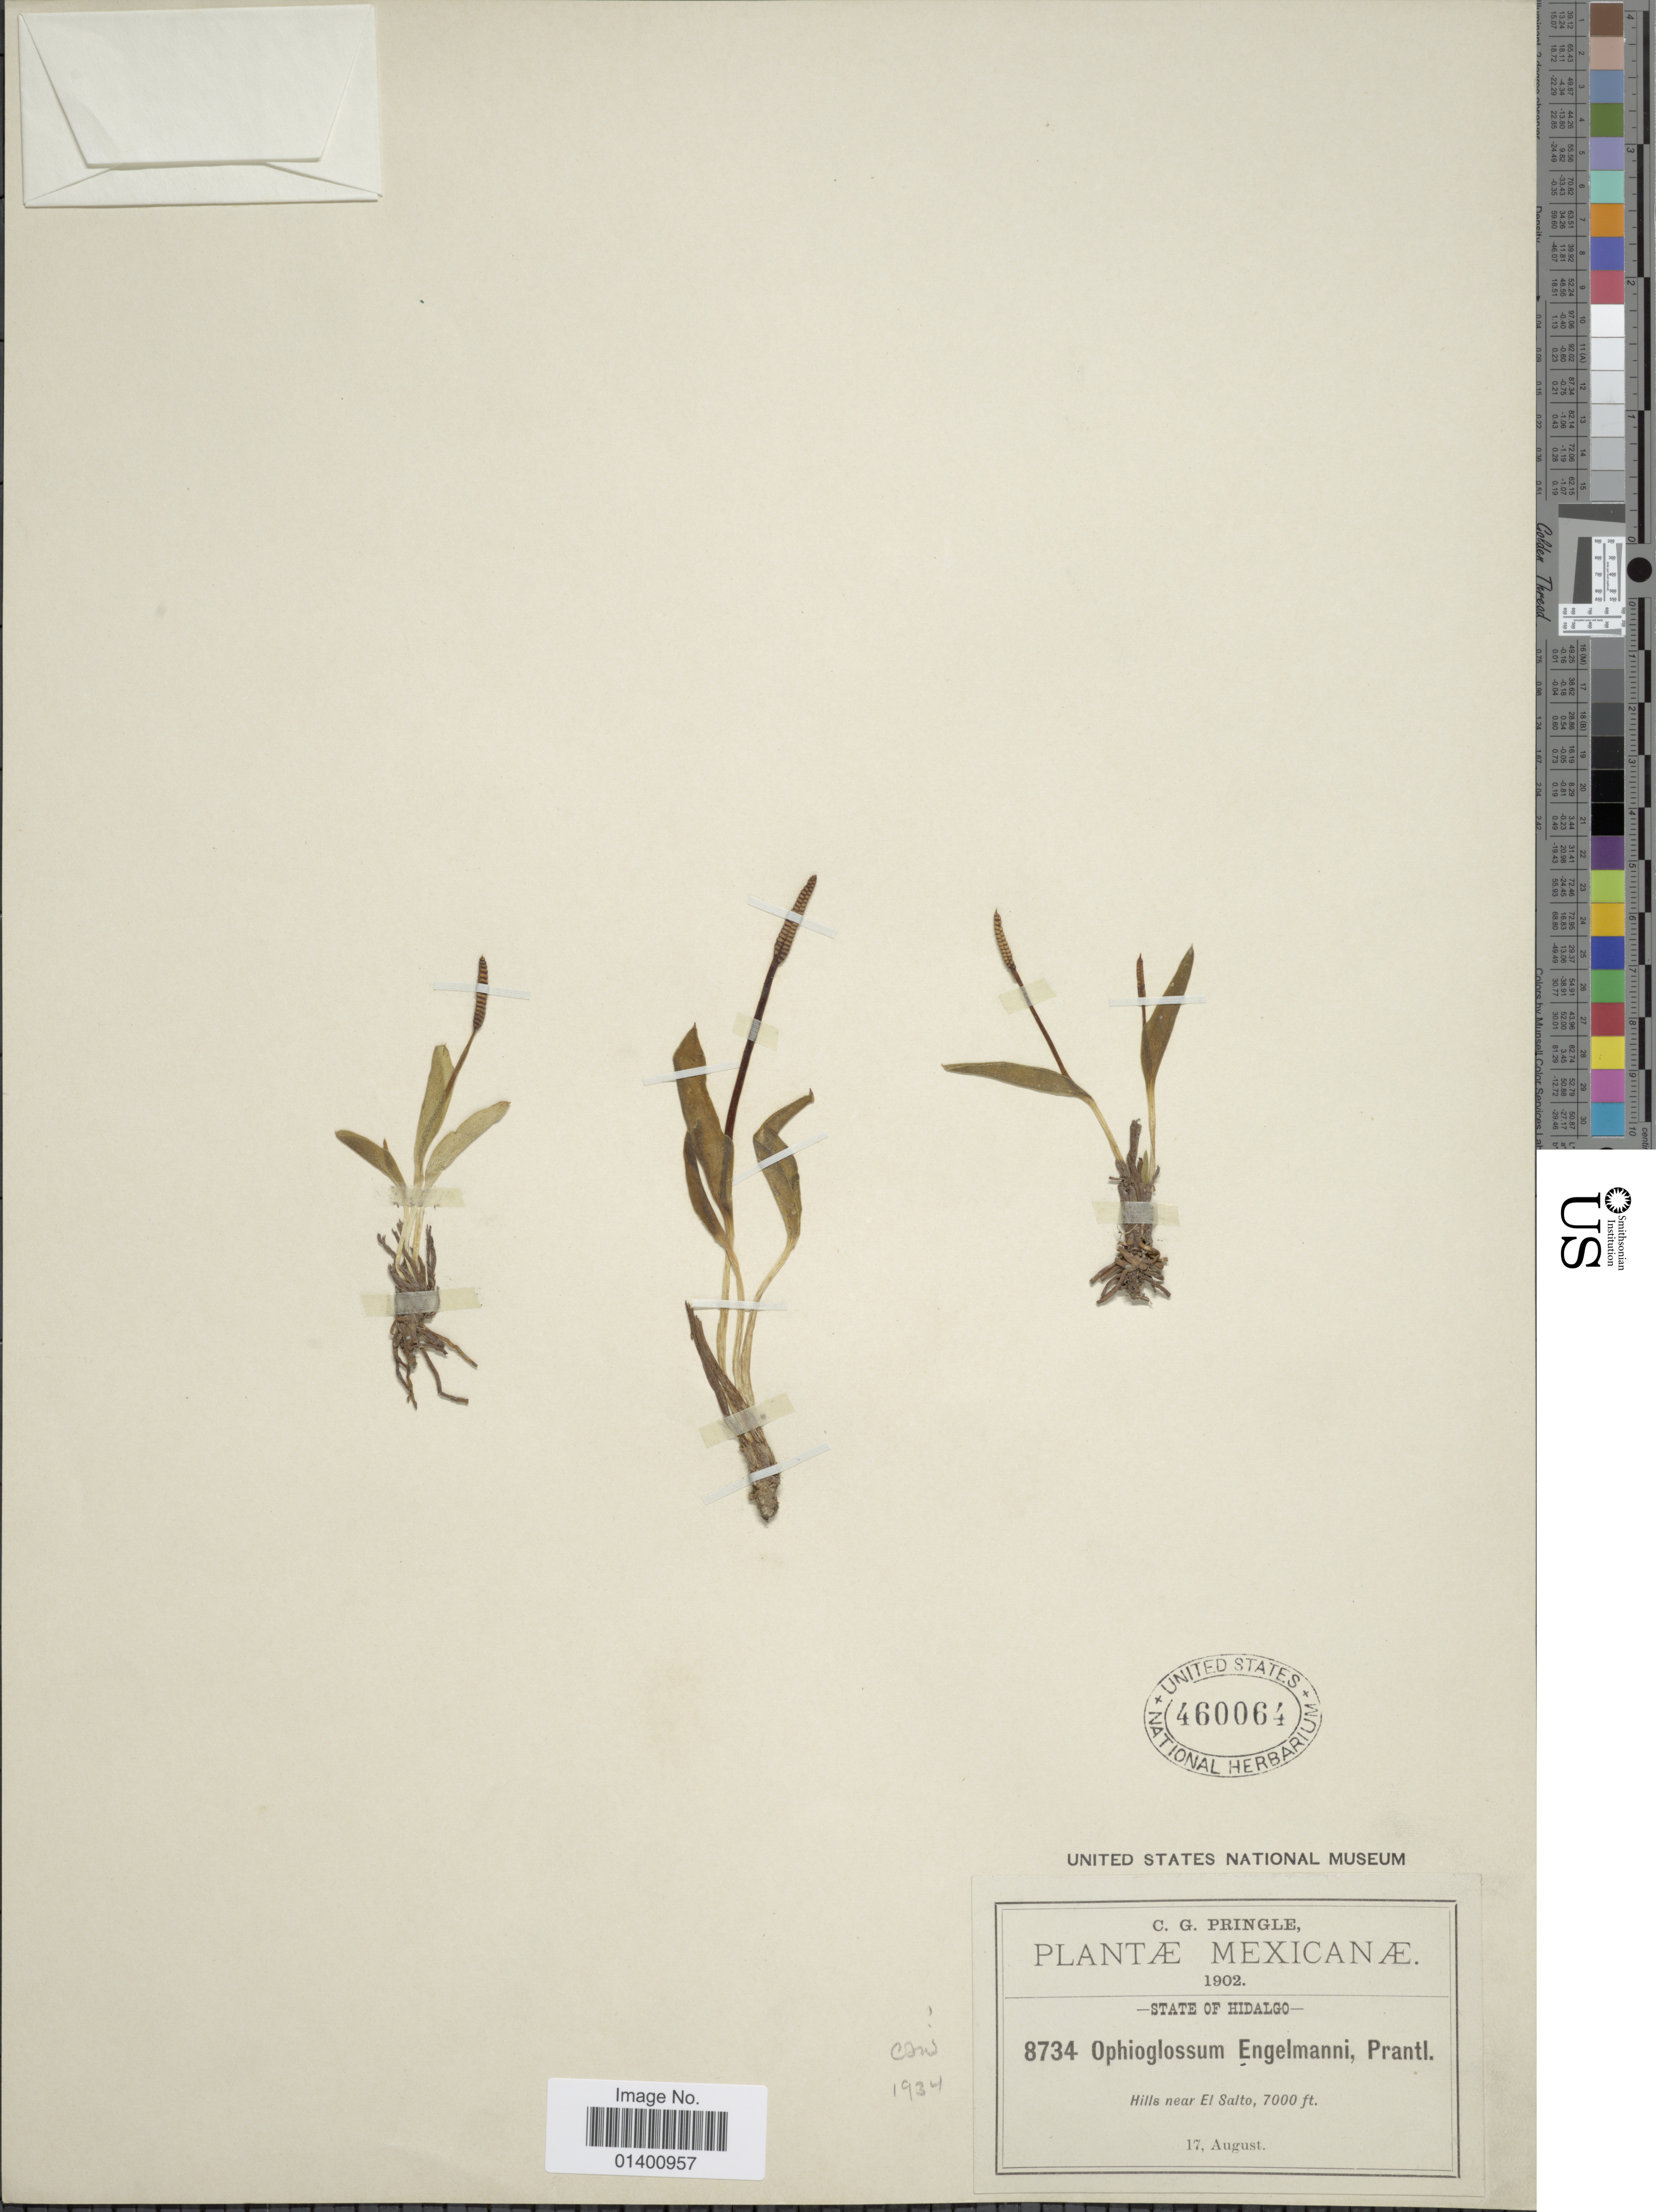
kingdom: Plantae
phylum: Tracheophyta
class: Polypodiopsida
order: Ophioglossales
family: Ophioglossaceae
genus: Ophioglossum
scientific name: Ophioglossum engelmannii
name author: Prantl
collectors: C. G. Pringle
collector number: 8734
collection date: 1902-08-17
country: Mexico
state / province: Hidalgo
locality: Hills near El Salto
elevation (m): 2134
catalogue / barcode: US 460064